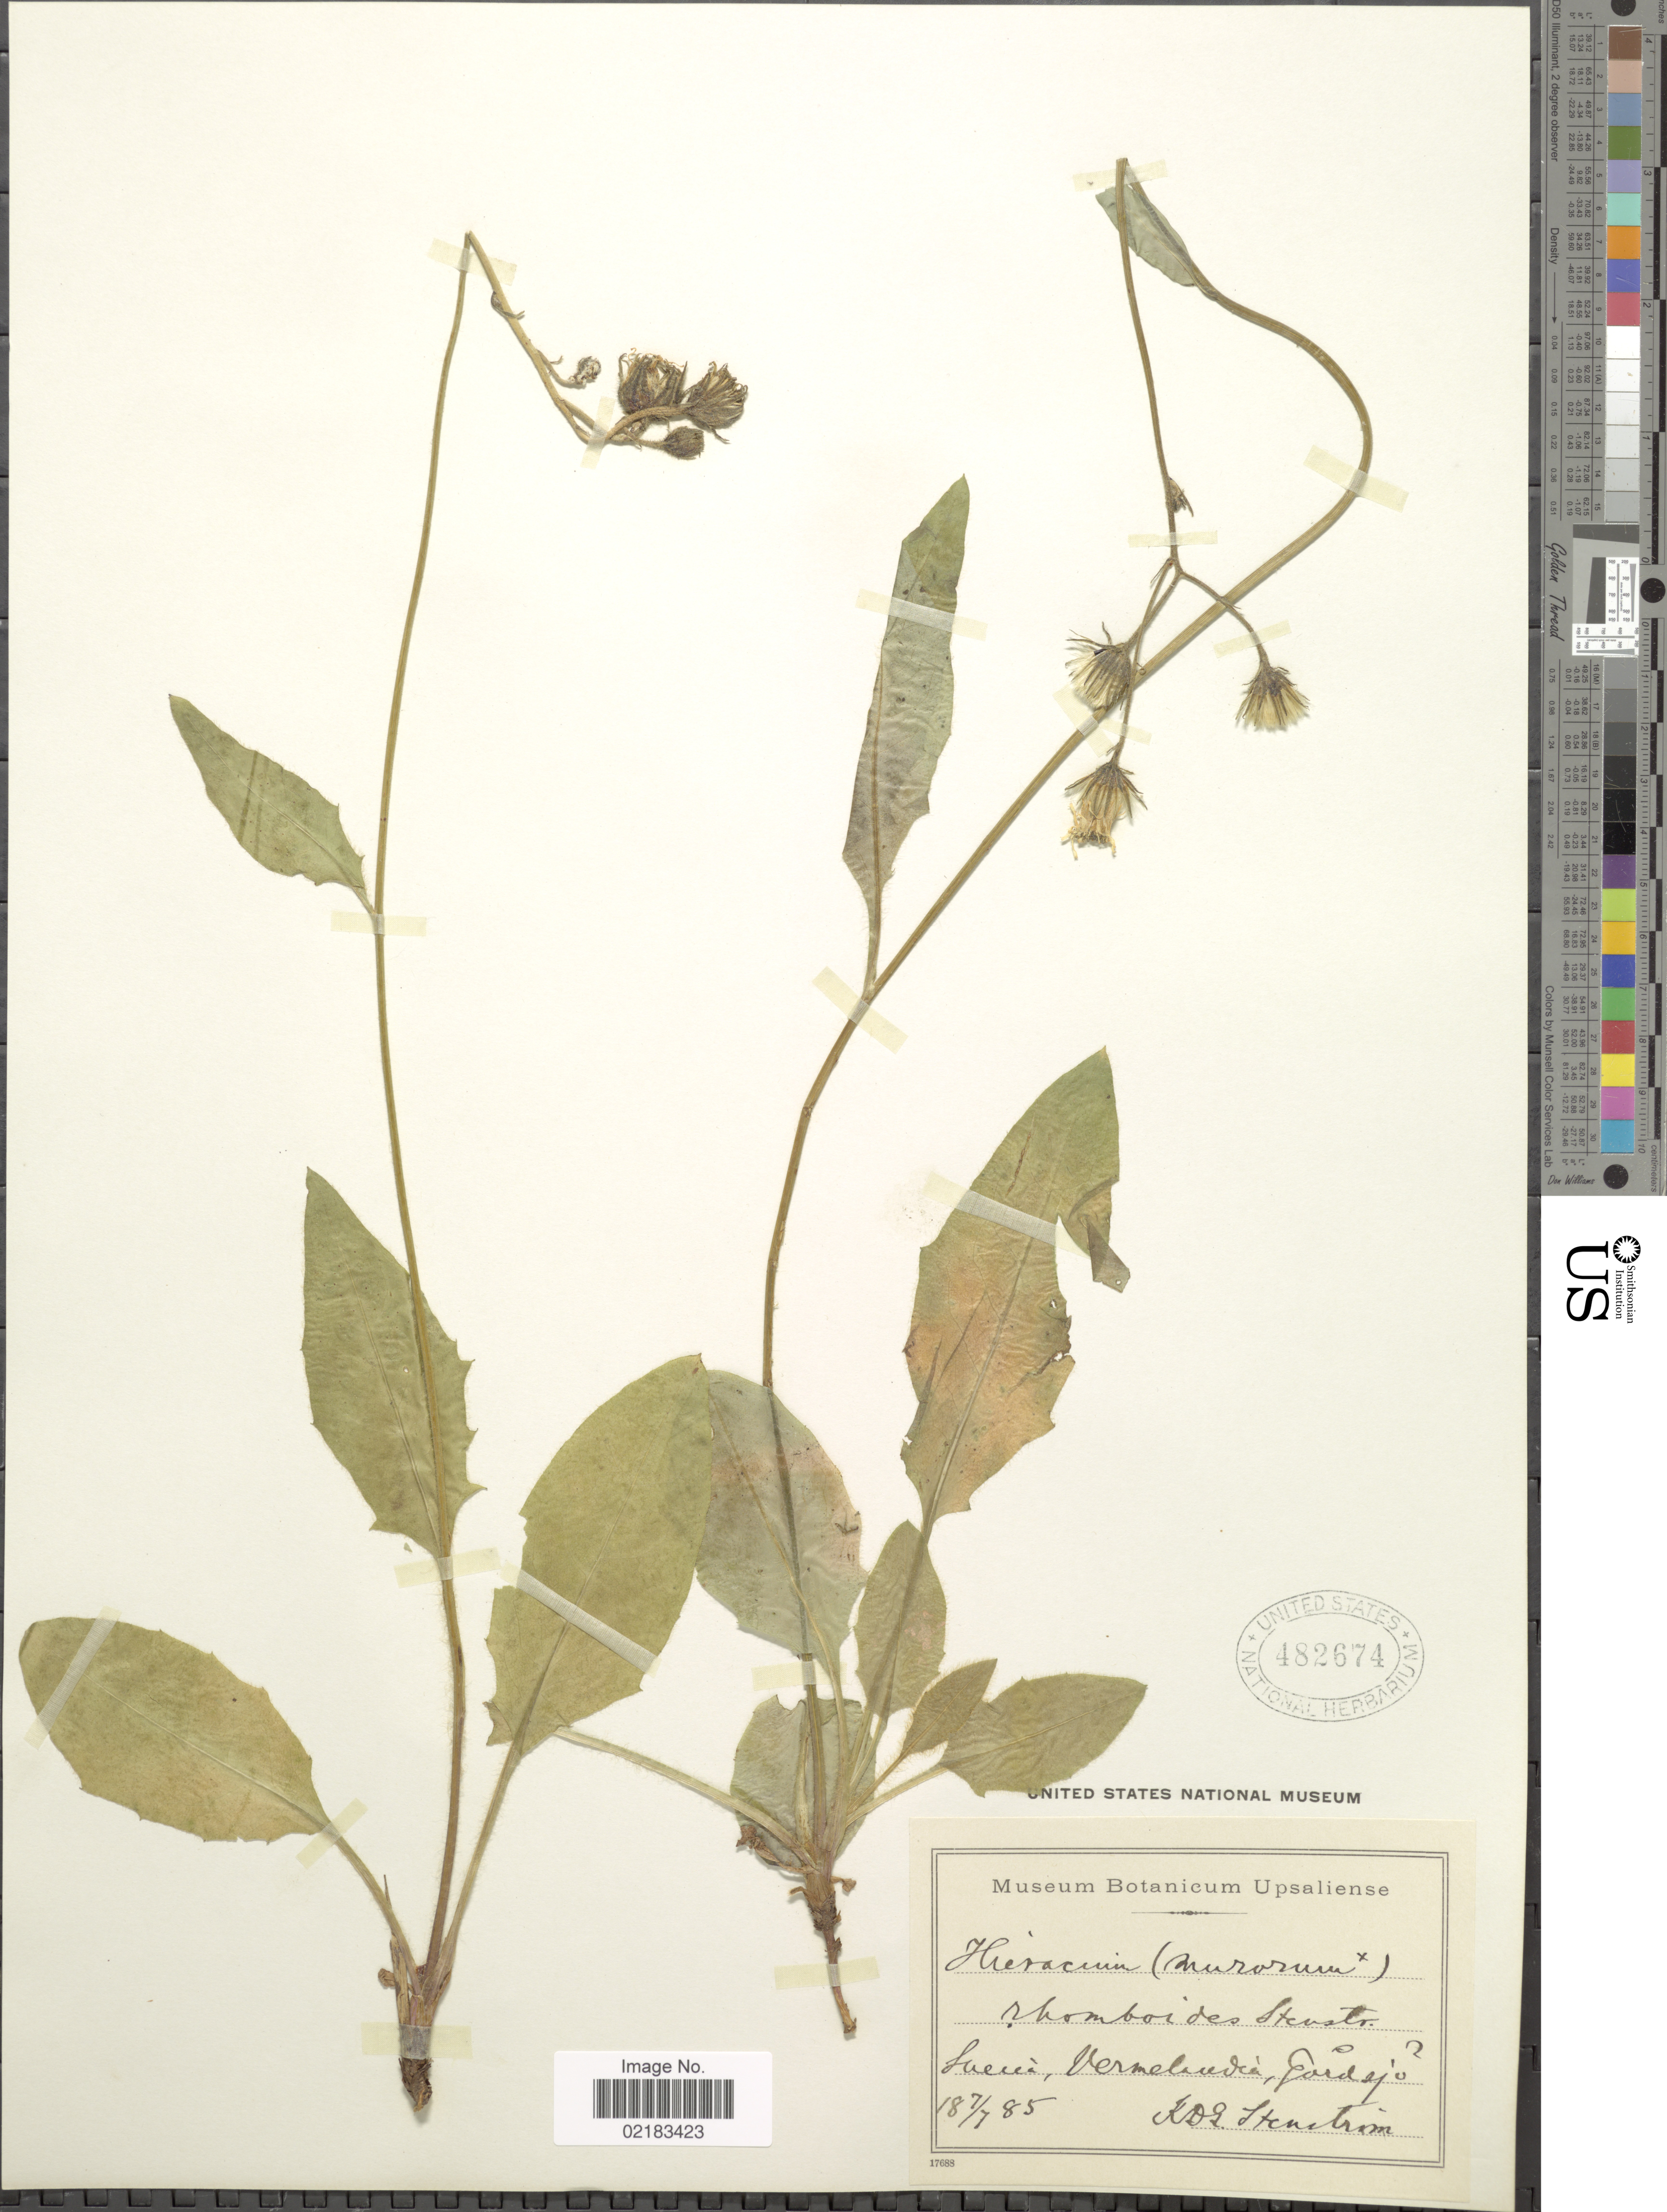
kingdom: Plantae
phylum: Tracheophyta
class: Magnoliopsida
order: Asterales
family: Asteraceae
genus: Hieracium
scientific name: Hieracium murorum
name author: L.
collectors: K. O. E. Stenström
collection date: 1885-07-07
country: Sweden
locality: Suecia: Vermelandia, Gardsjo.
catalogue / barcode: US 482674